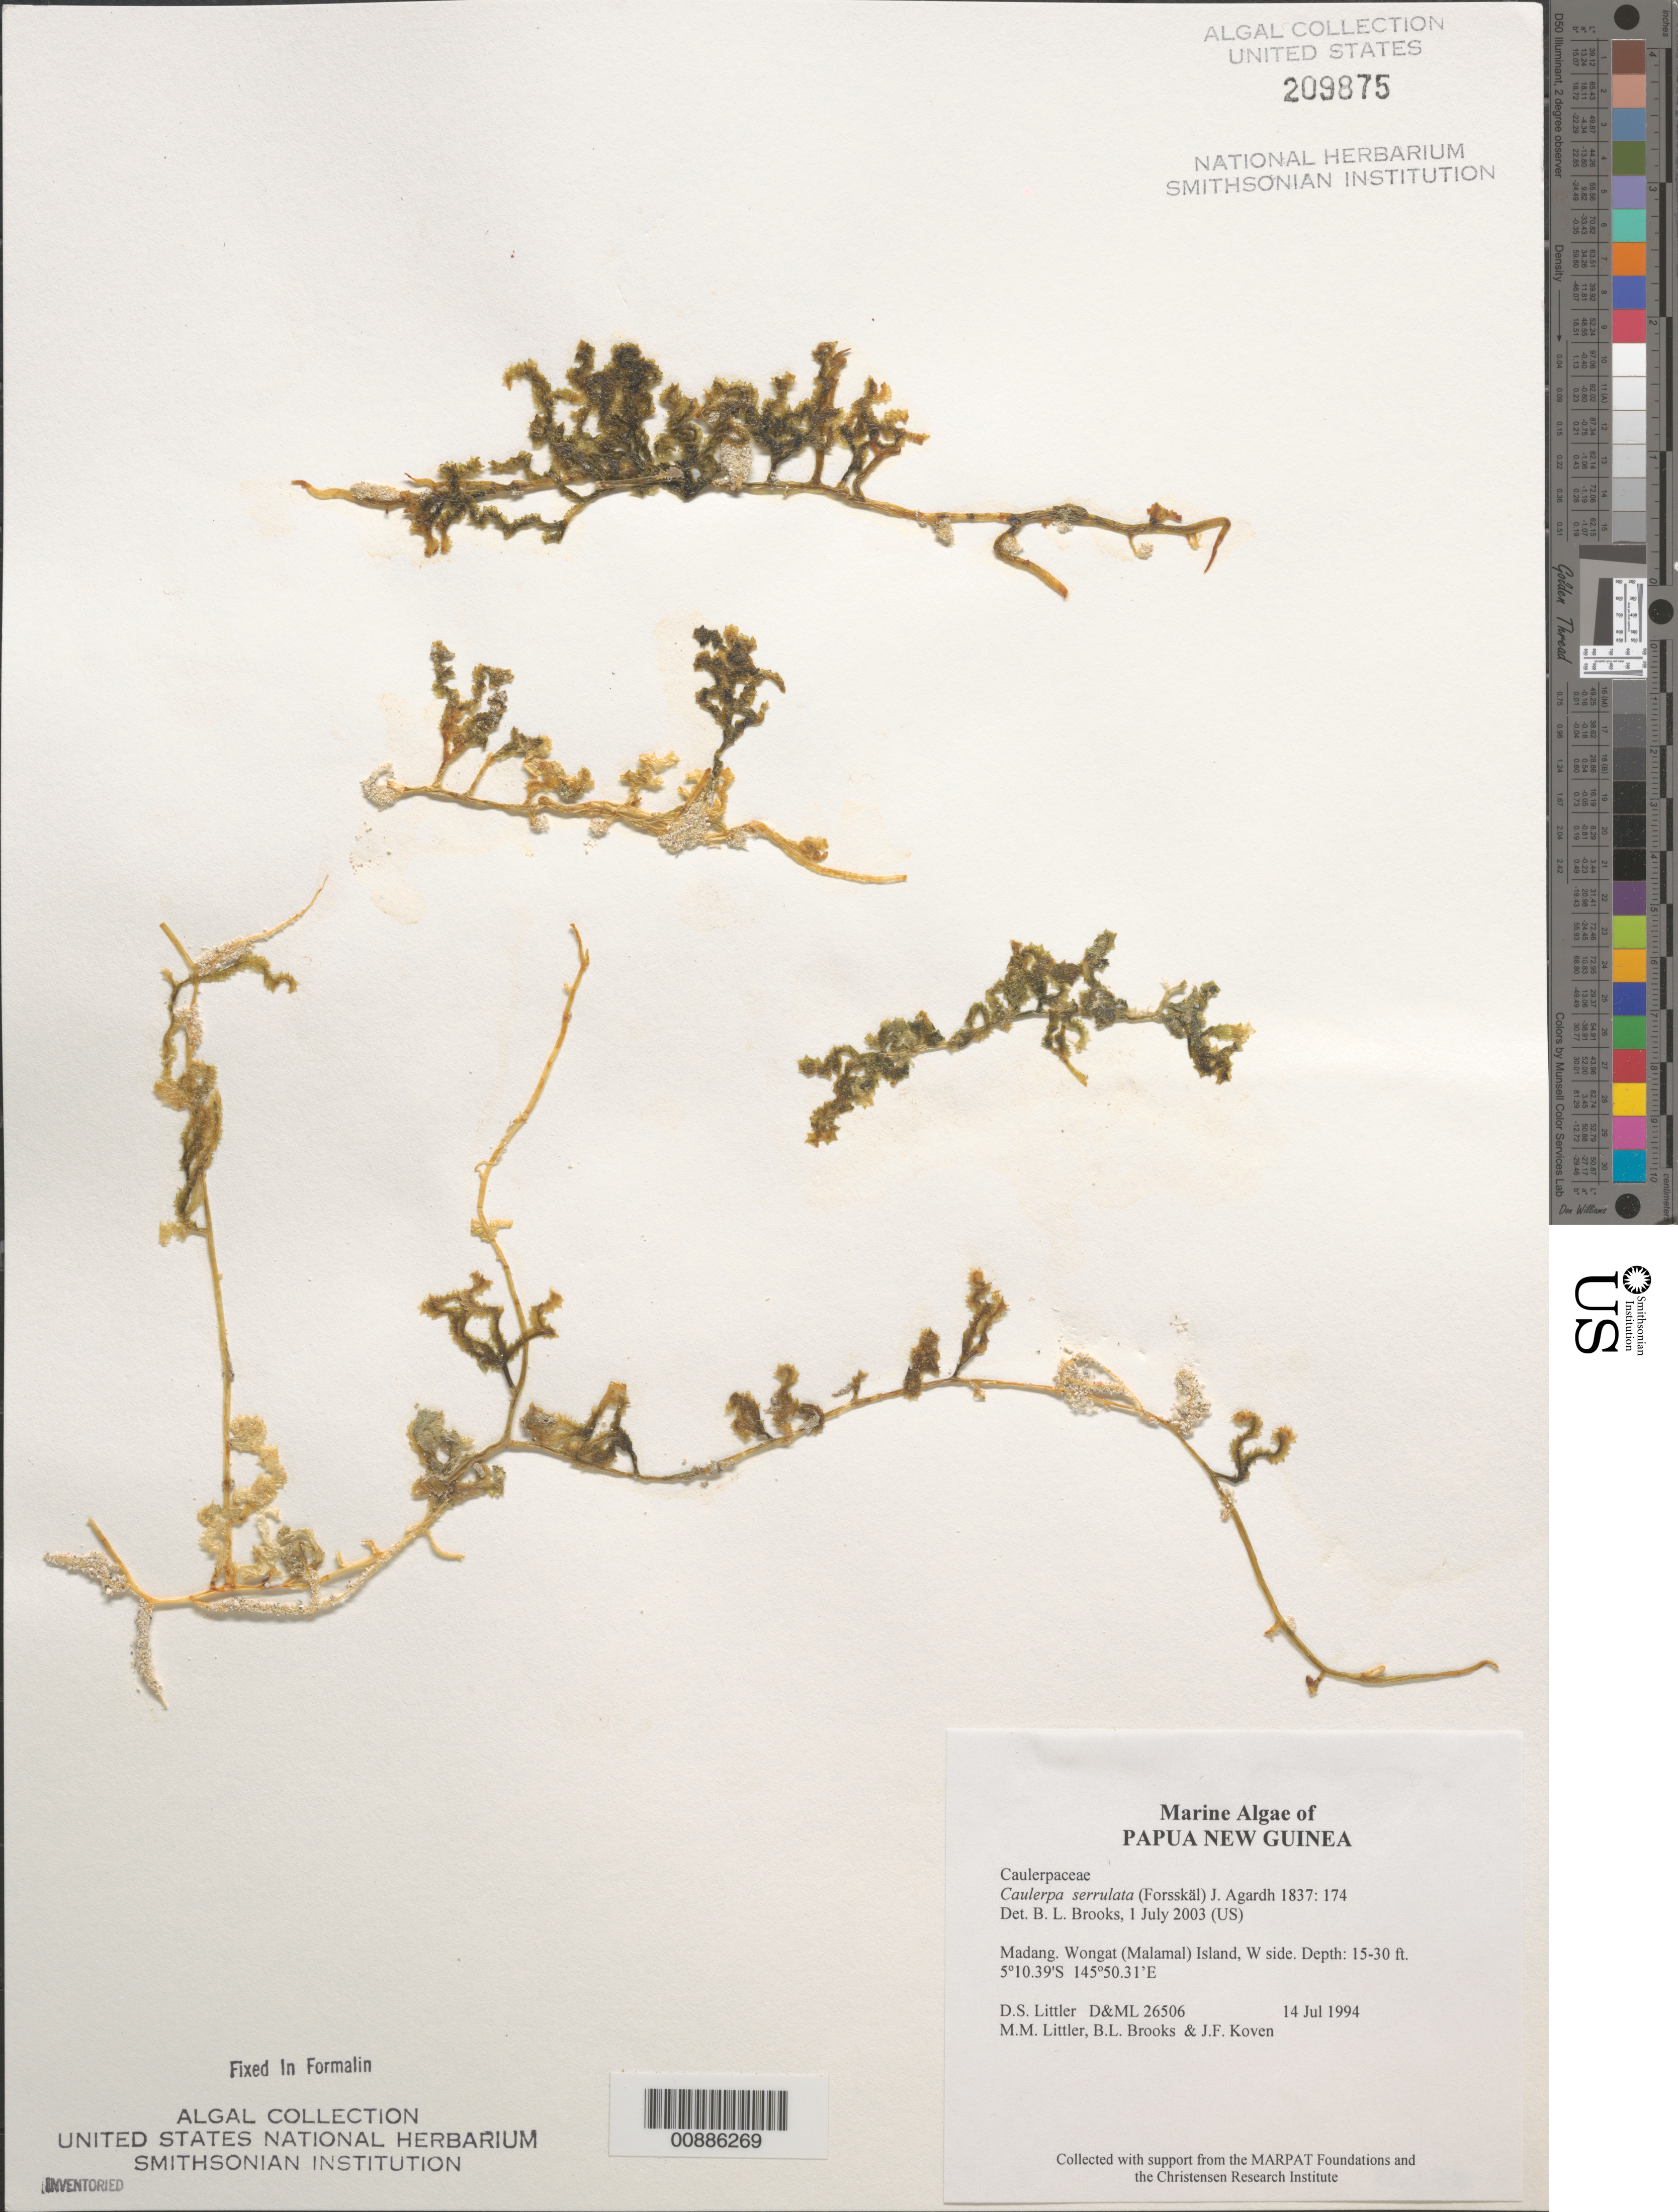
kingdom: Plantae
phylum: Chlorophyta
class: Ulvophyceae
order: Bryopsidales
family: Caulerpaceae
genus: Caulerpa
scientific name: Caulerpa serrulata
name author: (Forssk.) J. Agardh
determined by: Brooks, B. L., (BOT), Smithsonian Institution - National Museum of Natural History (UNITED STATES)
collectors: D. S. Littler, M. M. Littler, B. Brooks & J. Koven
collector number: D&ML 26506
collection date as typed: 14 Jul 1994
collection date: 1994-07-14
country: Papua New Guinea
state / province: Madang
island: Wongat [Malamal]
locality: West side of island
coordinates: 5 10.39'S, 145 50.31'E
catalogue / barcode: US 209875